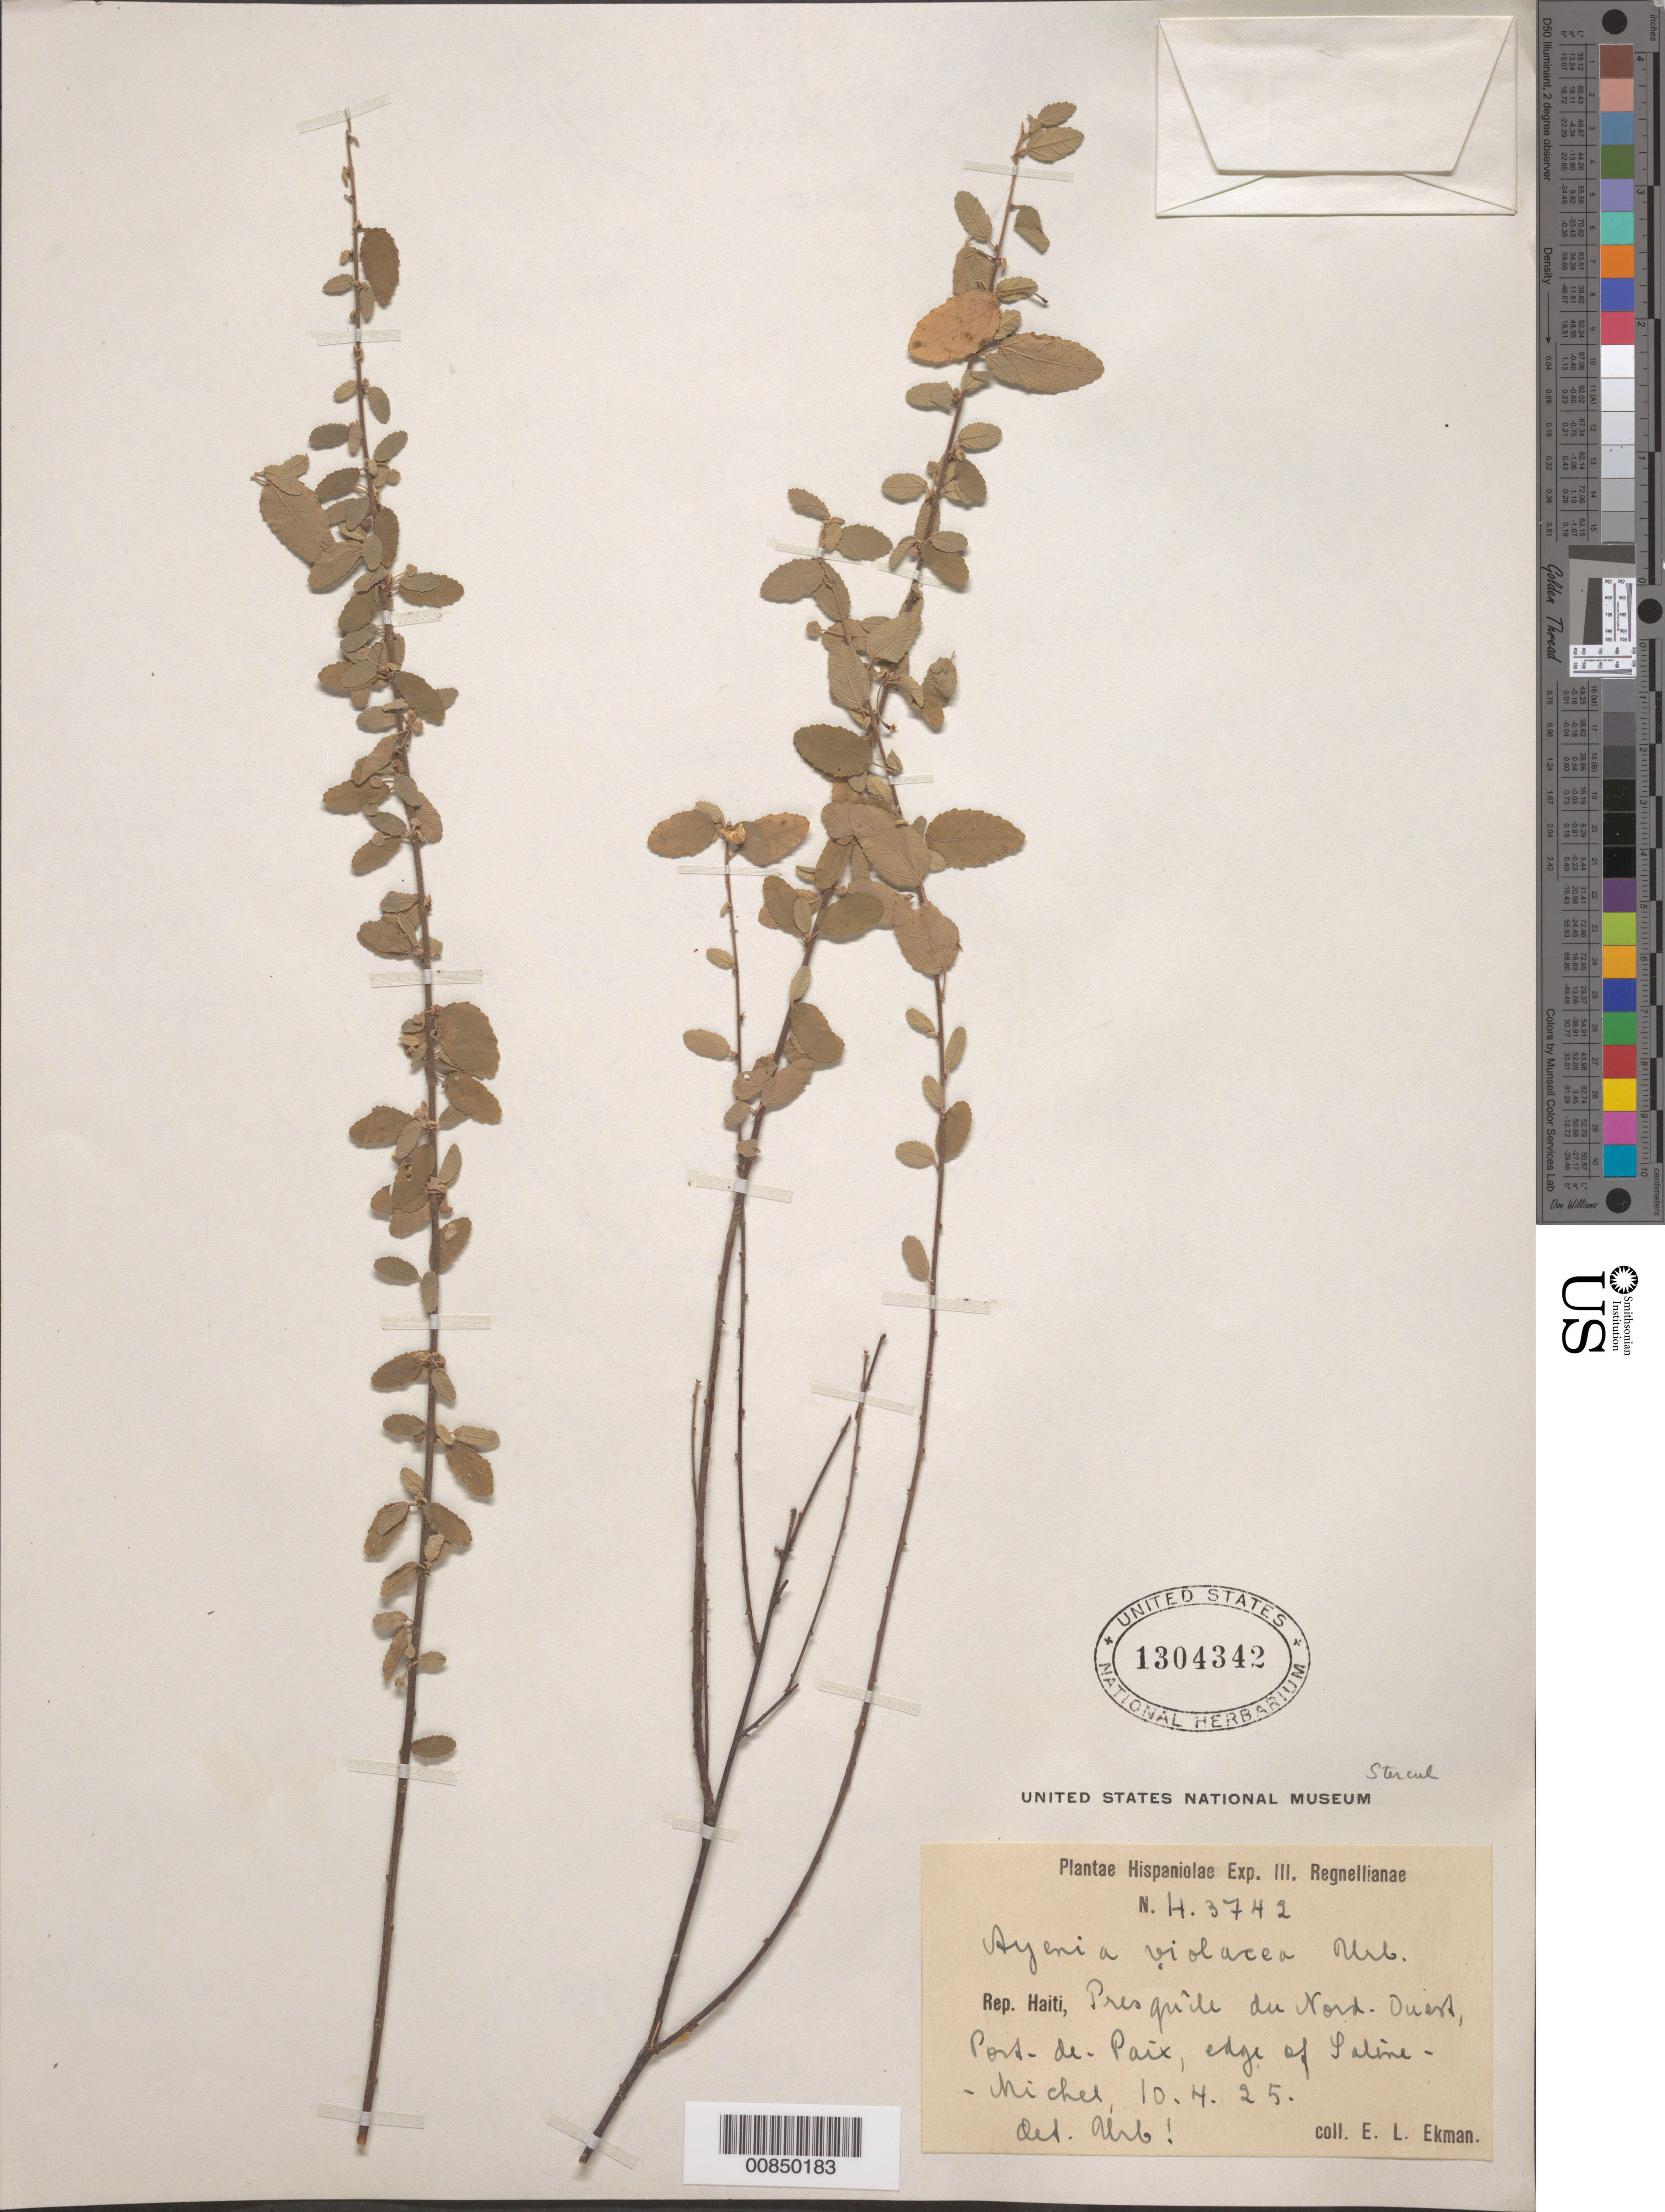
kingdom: Plantae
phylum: Tracheophyta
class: Magnoliopsida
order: Malvales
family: Malvaceae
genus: Ayenia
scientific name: Ayenia violacea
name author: Urb.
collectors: E. L. Ekman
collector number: H 3742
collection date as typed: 10 Apr 1925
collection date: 1925-04-10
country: Haiti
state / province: Nord-Ouest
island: Hispaniola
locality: Port-de-Paix, edge of Saline-Michel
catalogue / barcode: US 1304342